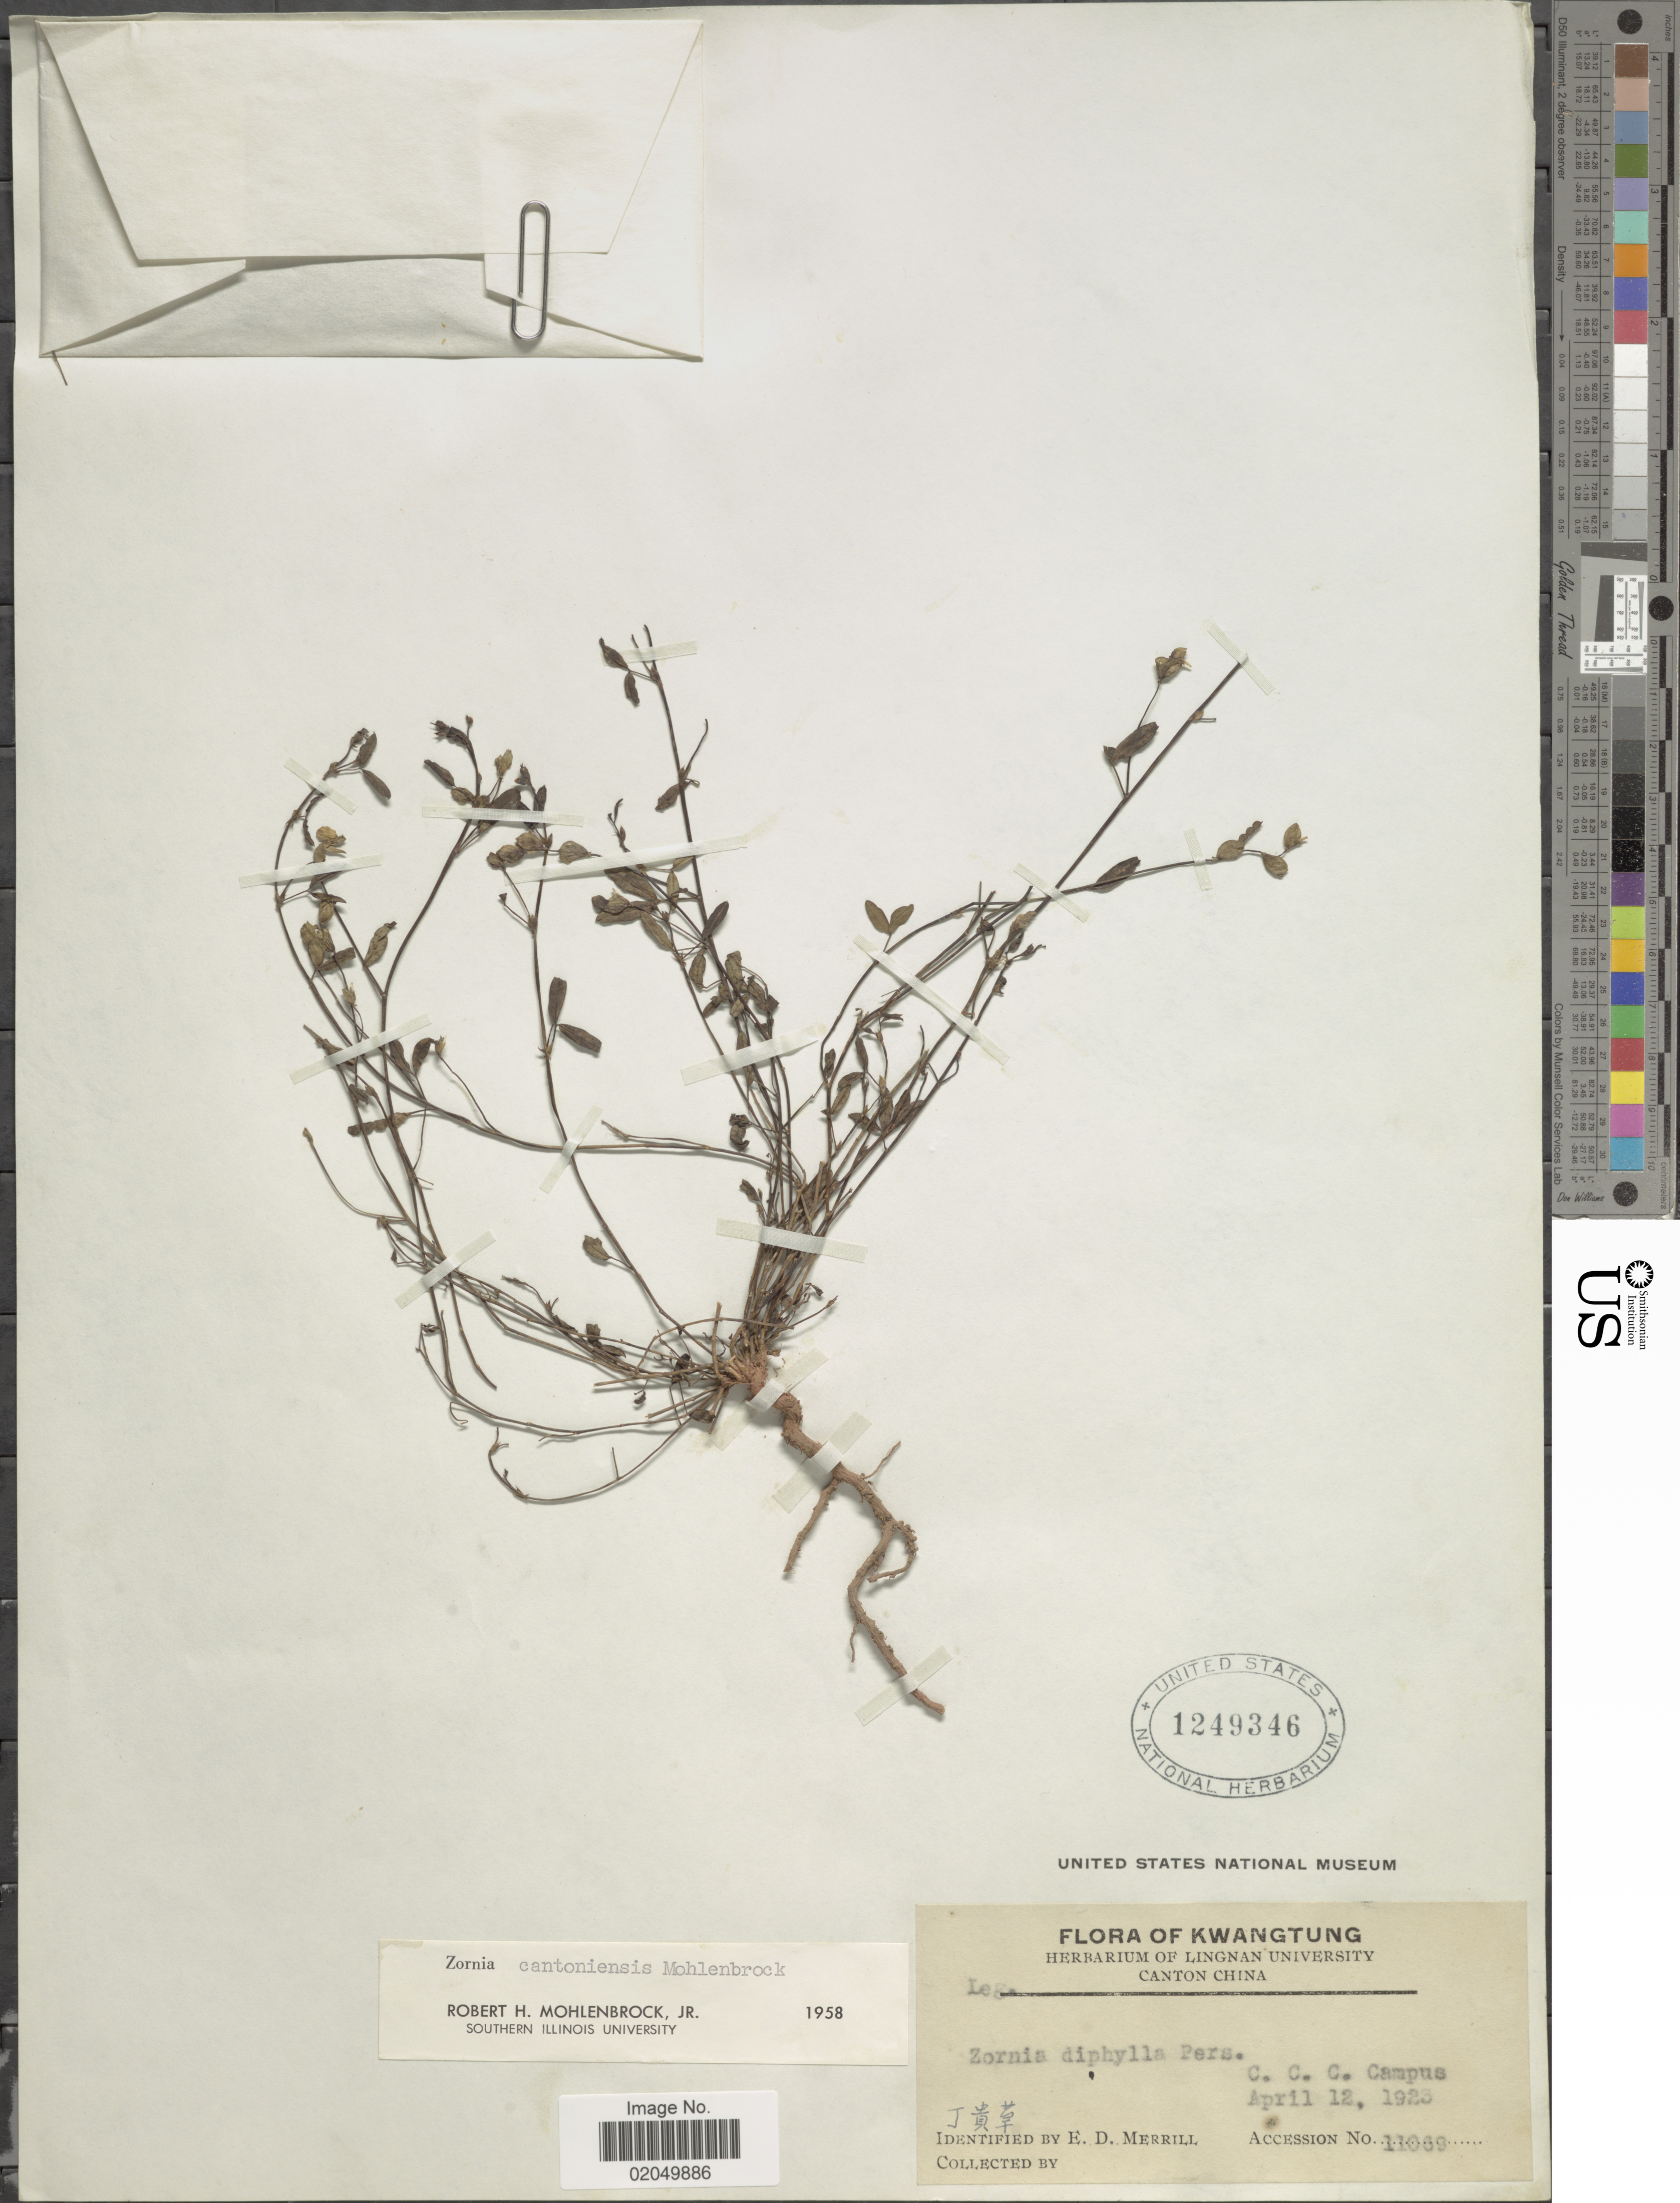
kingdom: Plantae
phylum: Tracheophyta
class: Magnoliopsida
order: Fabales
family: Fabaceae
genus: Zornia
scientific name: Zornia cantoniensis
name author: Mohlenbr.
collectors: E. D. Merrill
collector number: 11069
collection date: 1923-04-12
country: China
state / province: Guangdong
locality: Kwangtung, C.C.C. Campus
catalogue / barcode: US 1249346